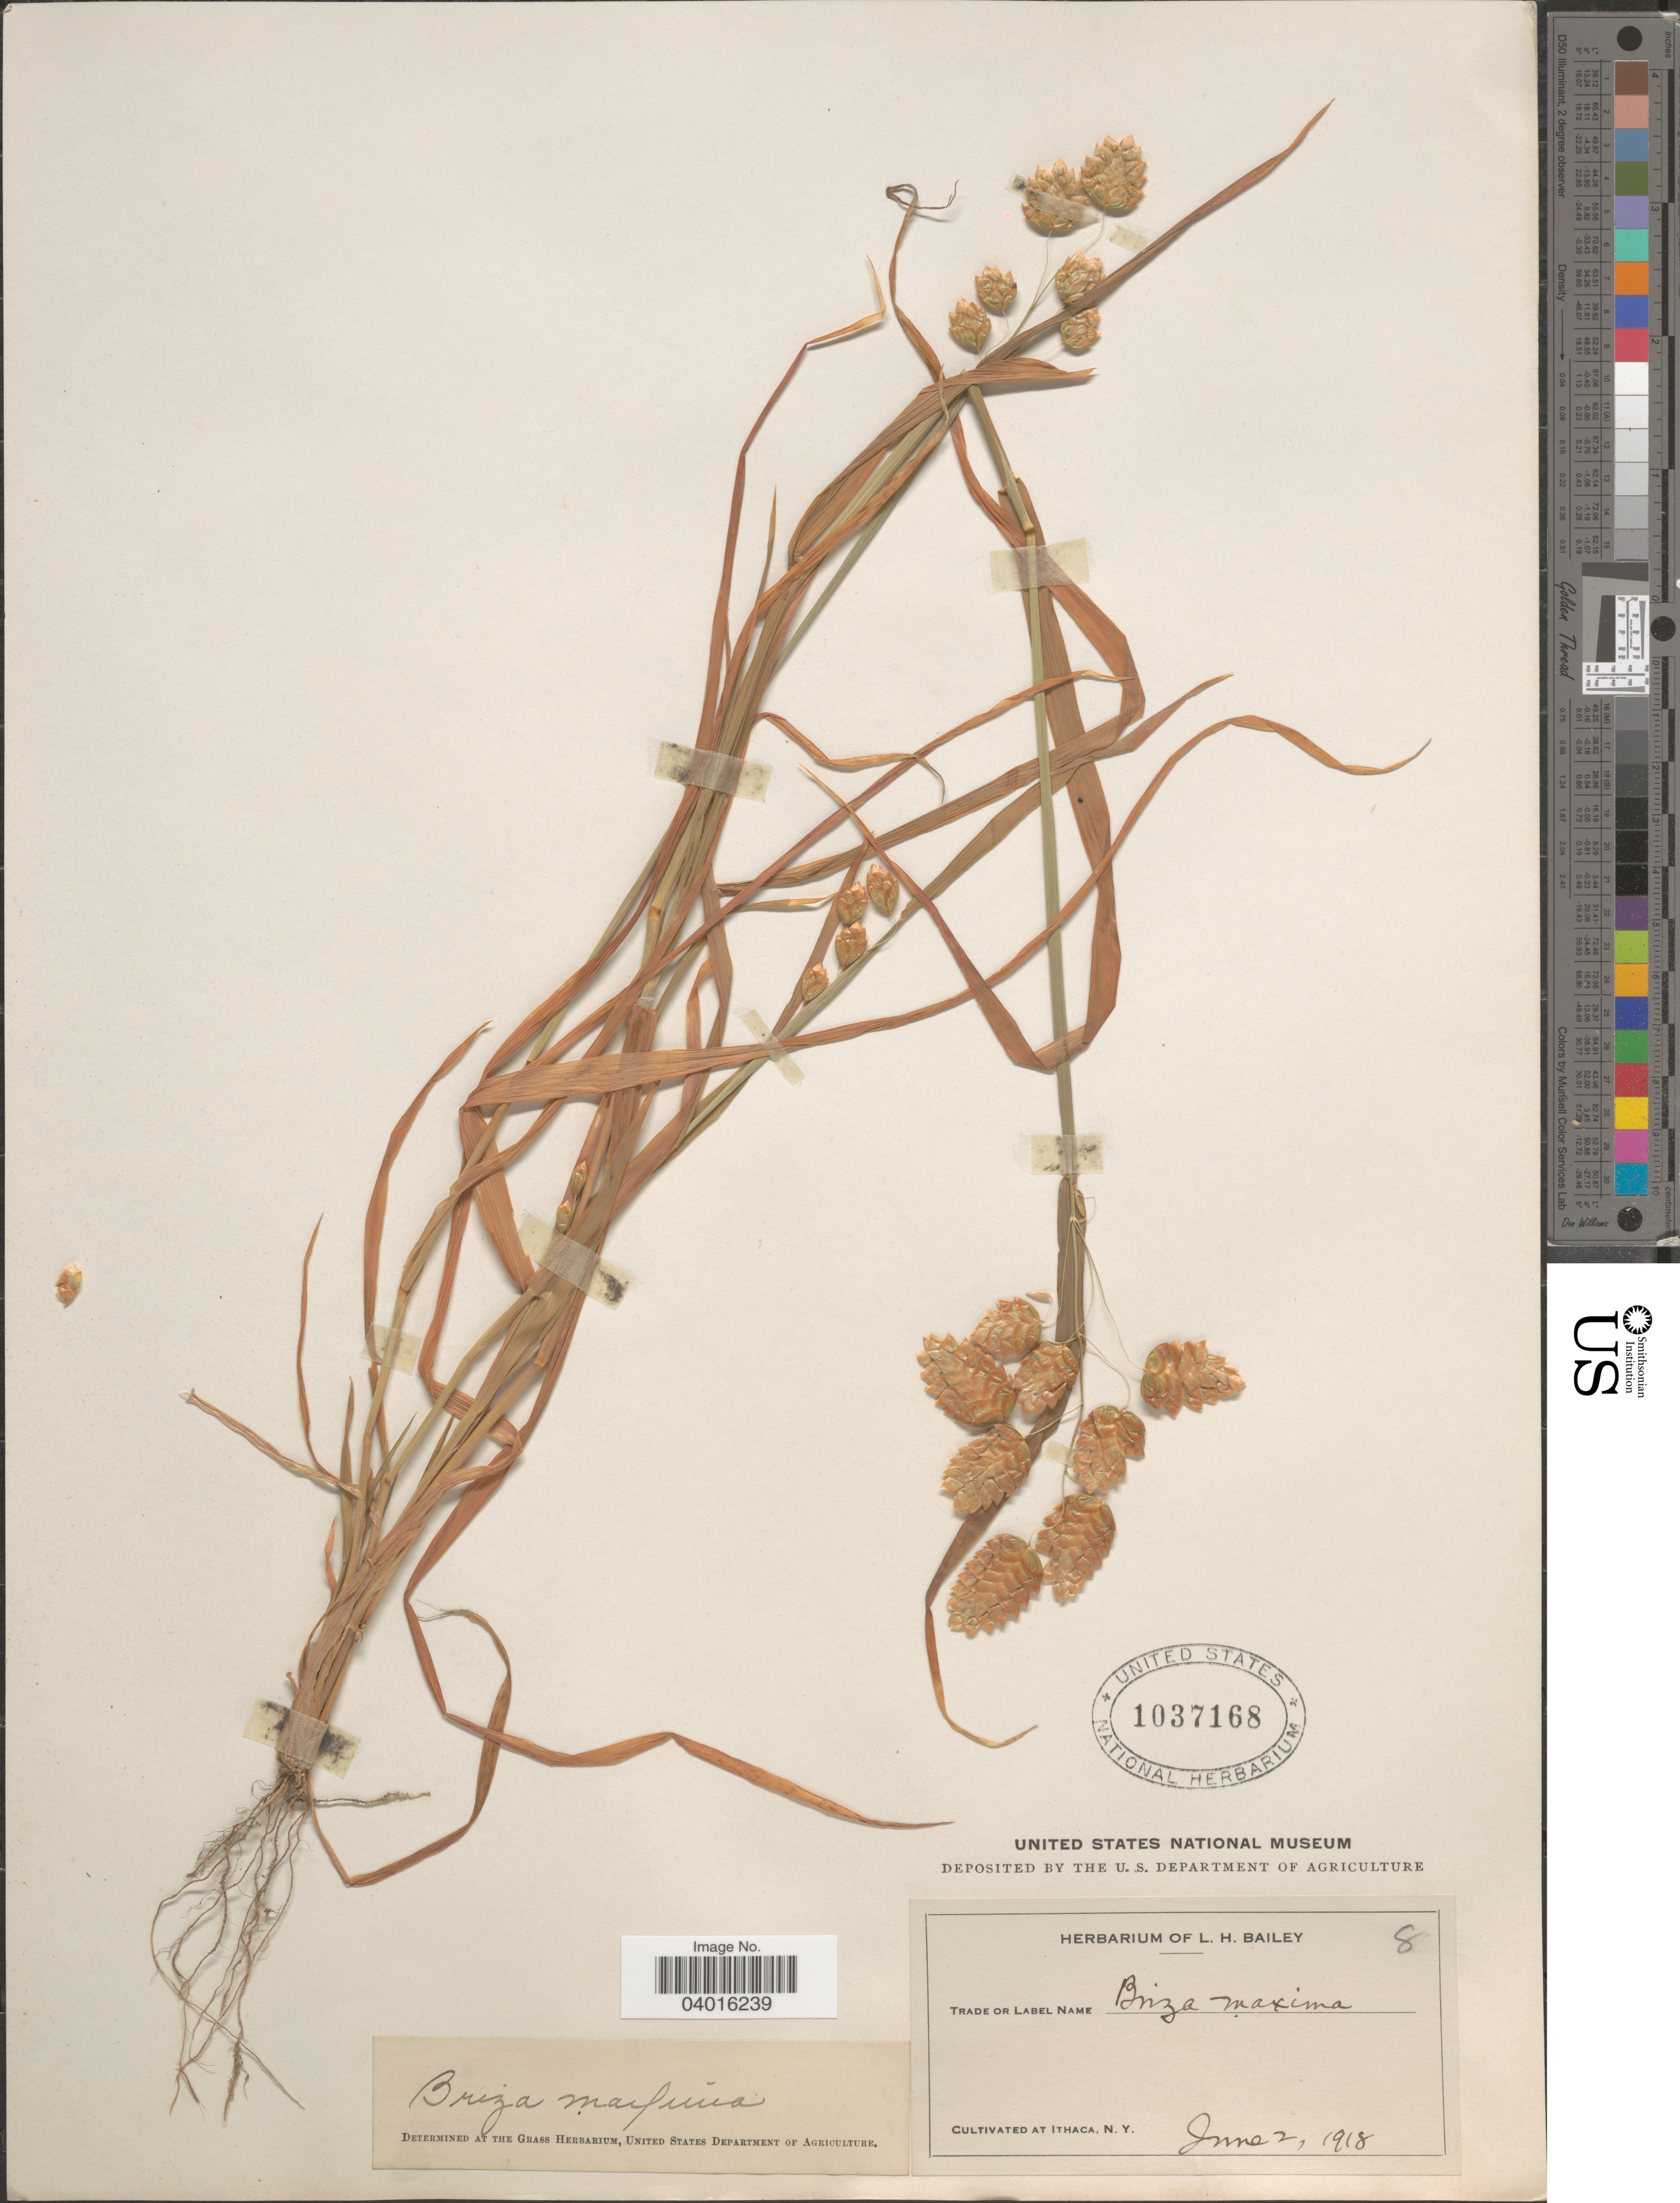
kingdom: Plantae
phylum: Tracheophyta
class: Liliopsida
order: Poales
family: Poaceae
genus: Briza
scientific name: Briza maxima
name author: L.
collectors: ex herb. L. H. Bailey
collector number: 8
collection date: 1918-06-02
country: United States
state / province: New York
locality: At Ithaca.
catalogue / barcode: US 1037168